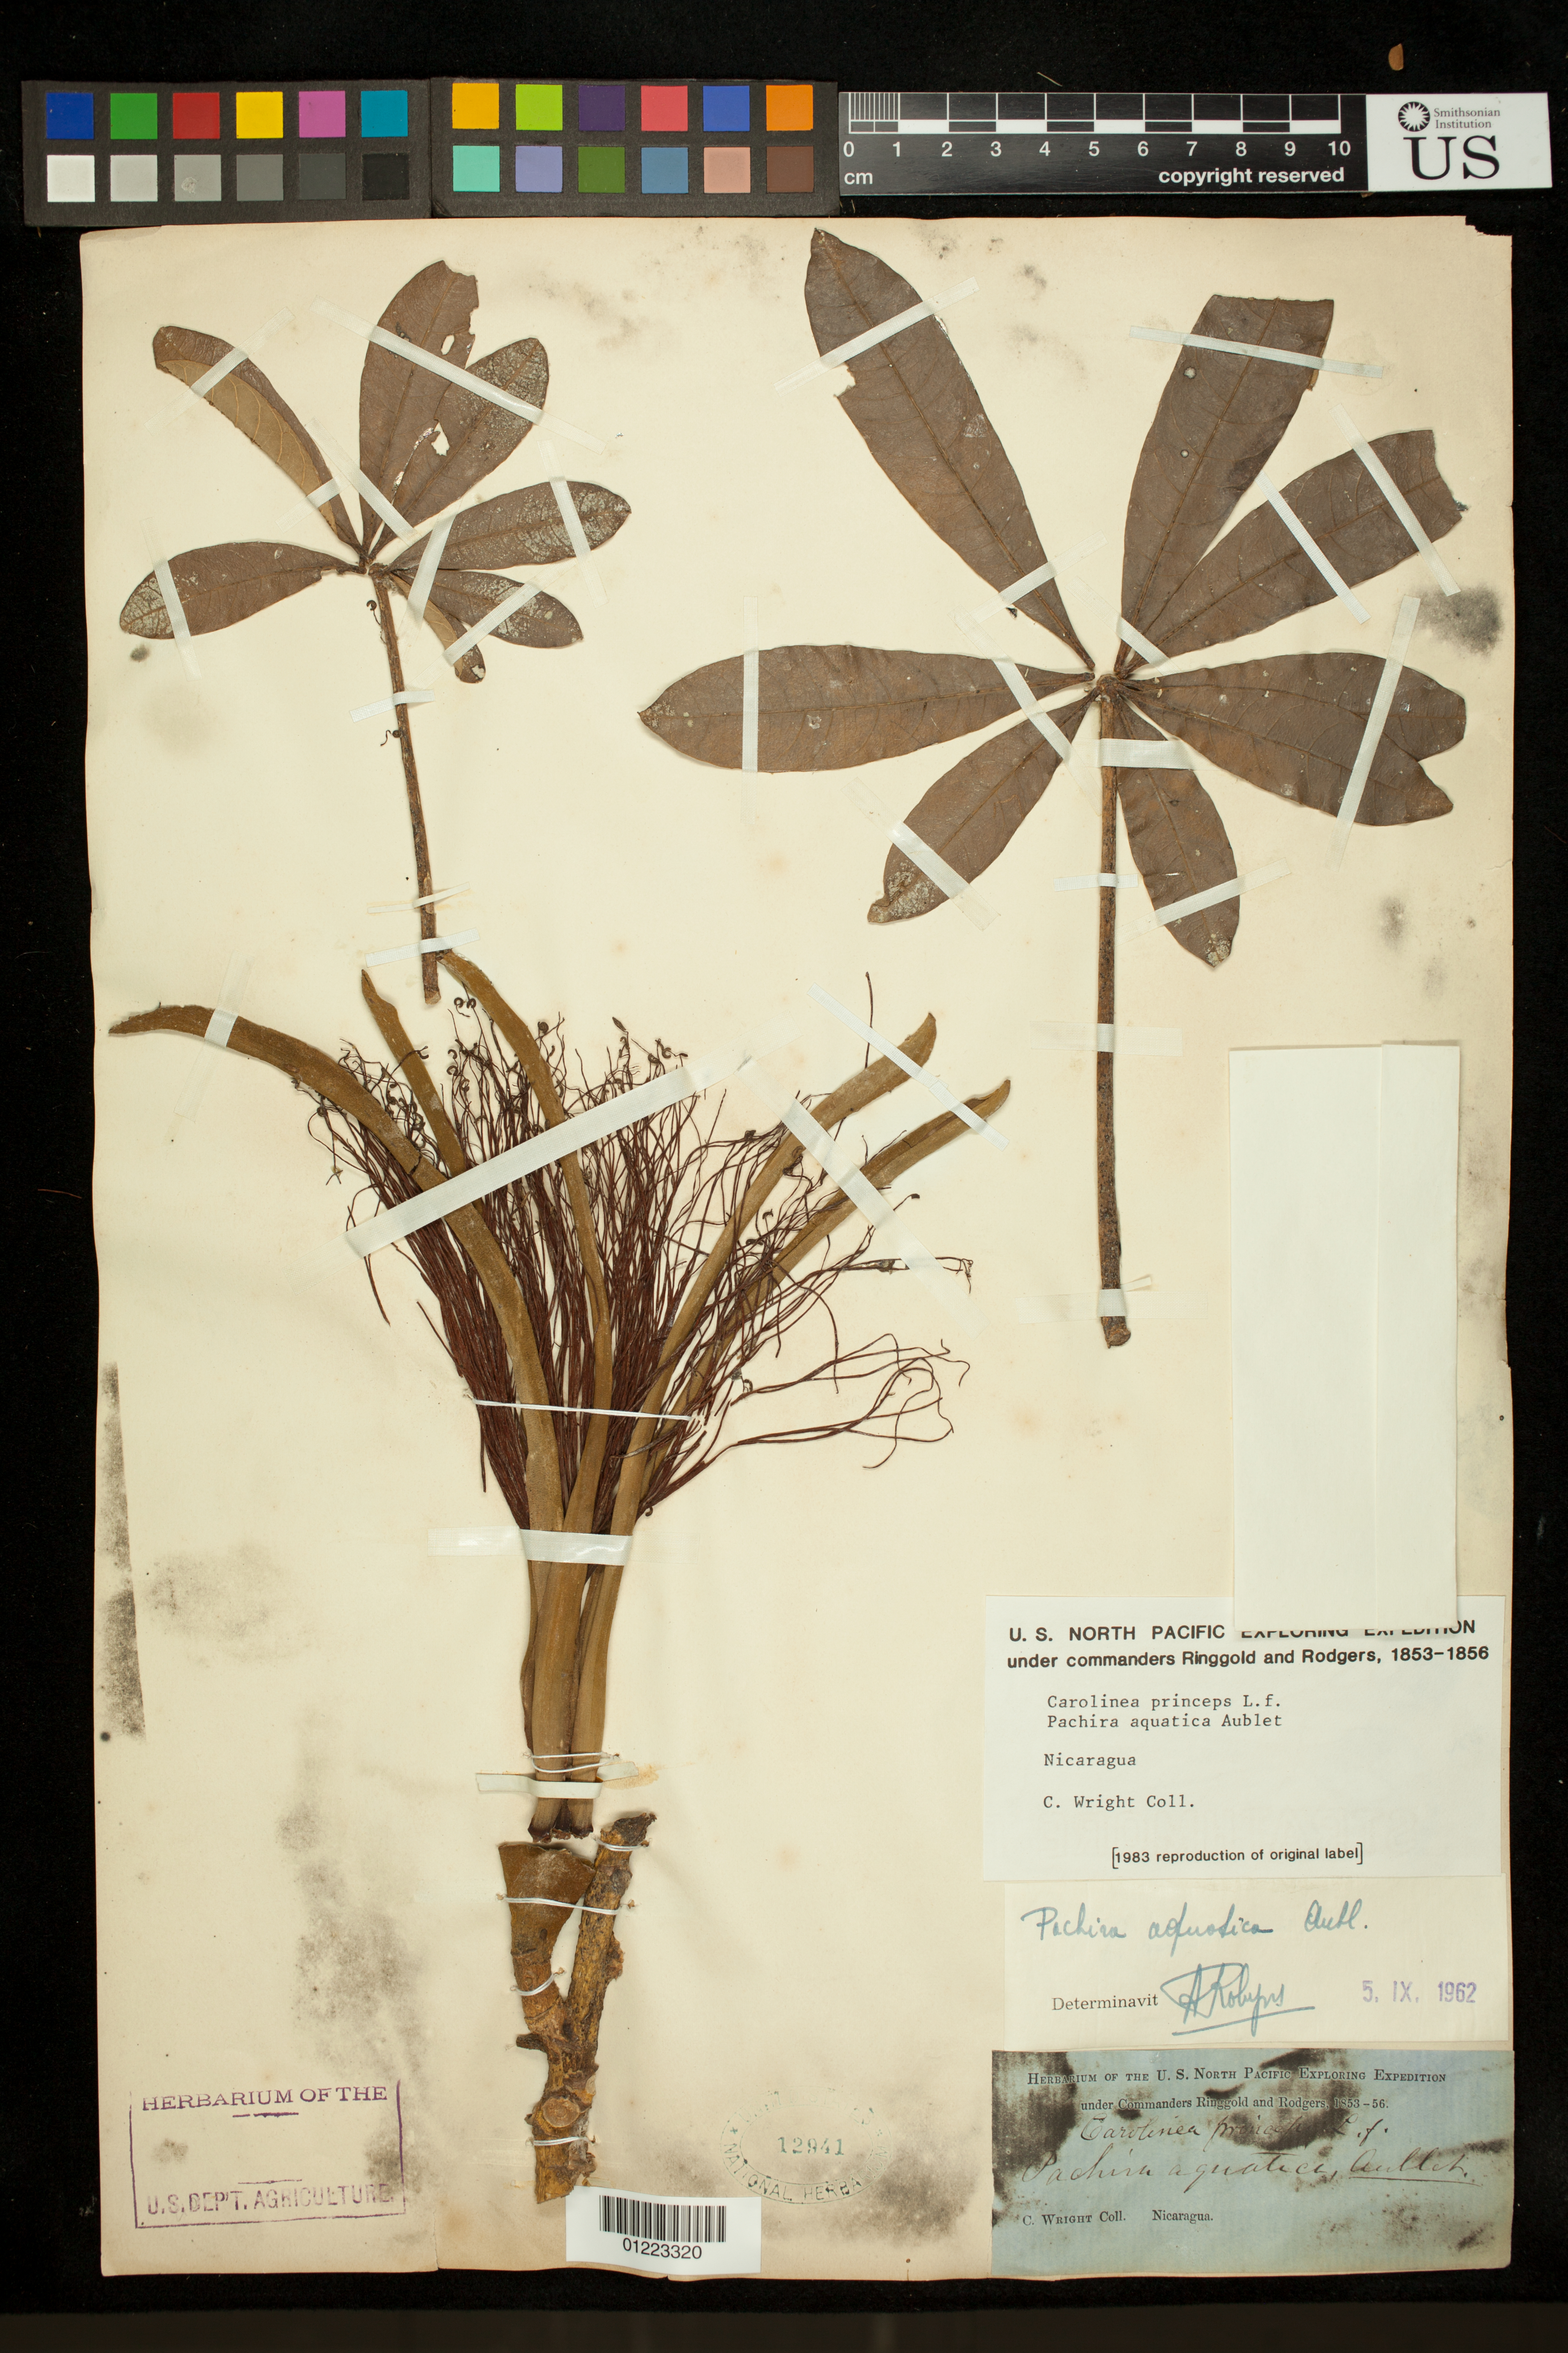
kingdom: Plantae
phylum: Tracheophyta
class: Magnoliopsida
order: Malvales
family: Malvaceae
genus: Pachira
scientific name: Pachira aquatica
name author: Aubl.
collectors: C. Wright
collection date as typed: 1853/1856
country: Nicaragua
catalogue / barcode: US 12941